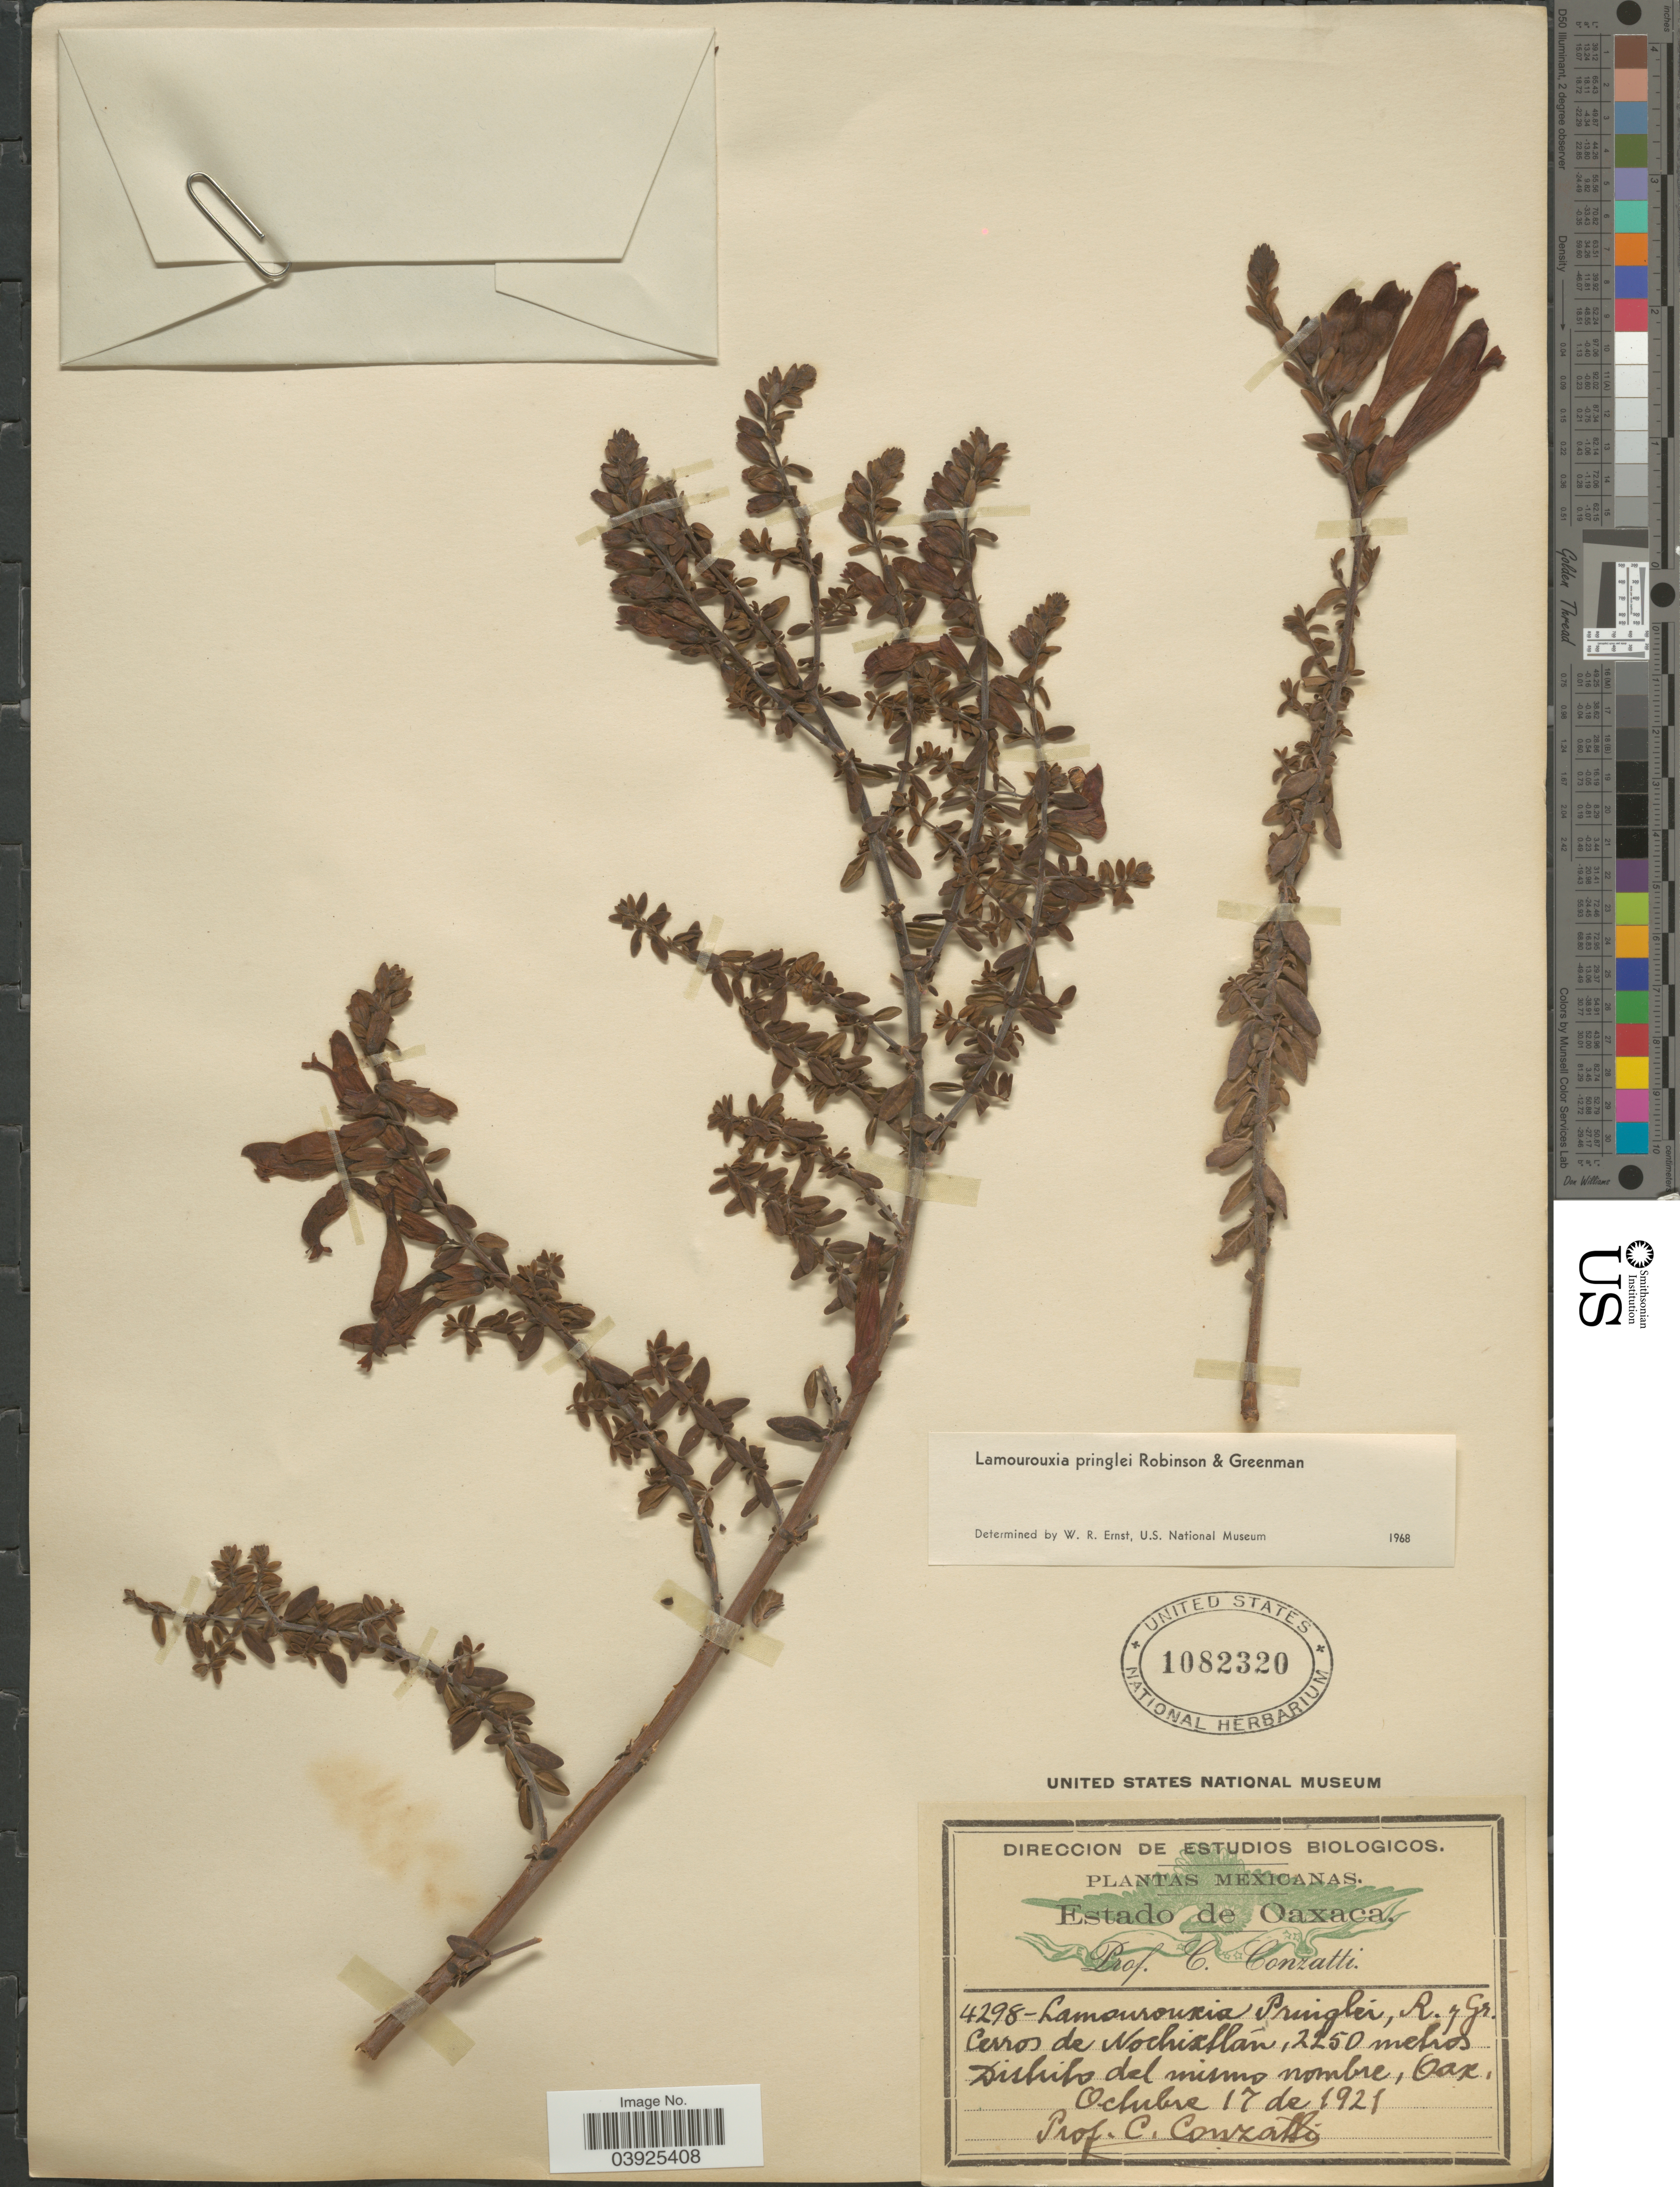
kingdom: Plantae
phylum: Tracheophyta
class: Magnoliopsida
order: Lamiales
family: Orobanchaceae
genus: Lamourouxia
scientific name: Lamourouxia pringlei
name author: B.L. Rob. & Greenm. ex Pringle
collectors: C. Conzatti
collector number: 4298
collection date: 1921-10-17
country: Mexico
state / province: Oaxaca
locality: Cerros de Nochixtlán. Distrito del mismo nombre.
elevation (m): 2250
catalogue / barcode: US 1082320